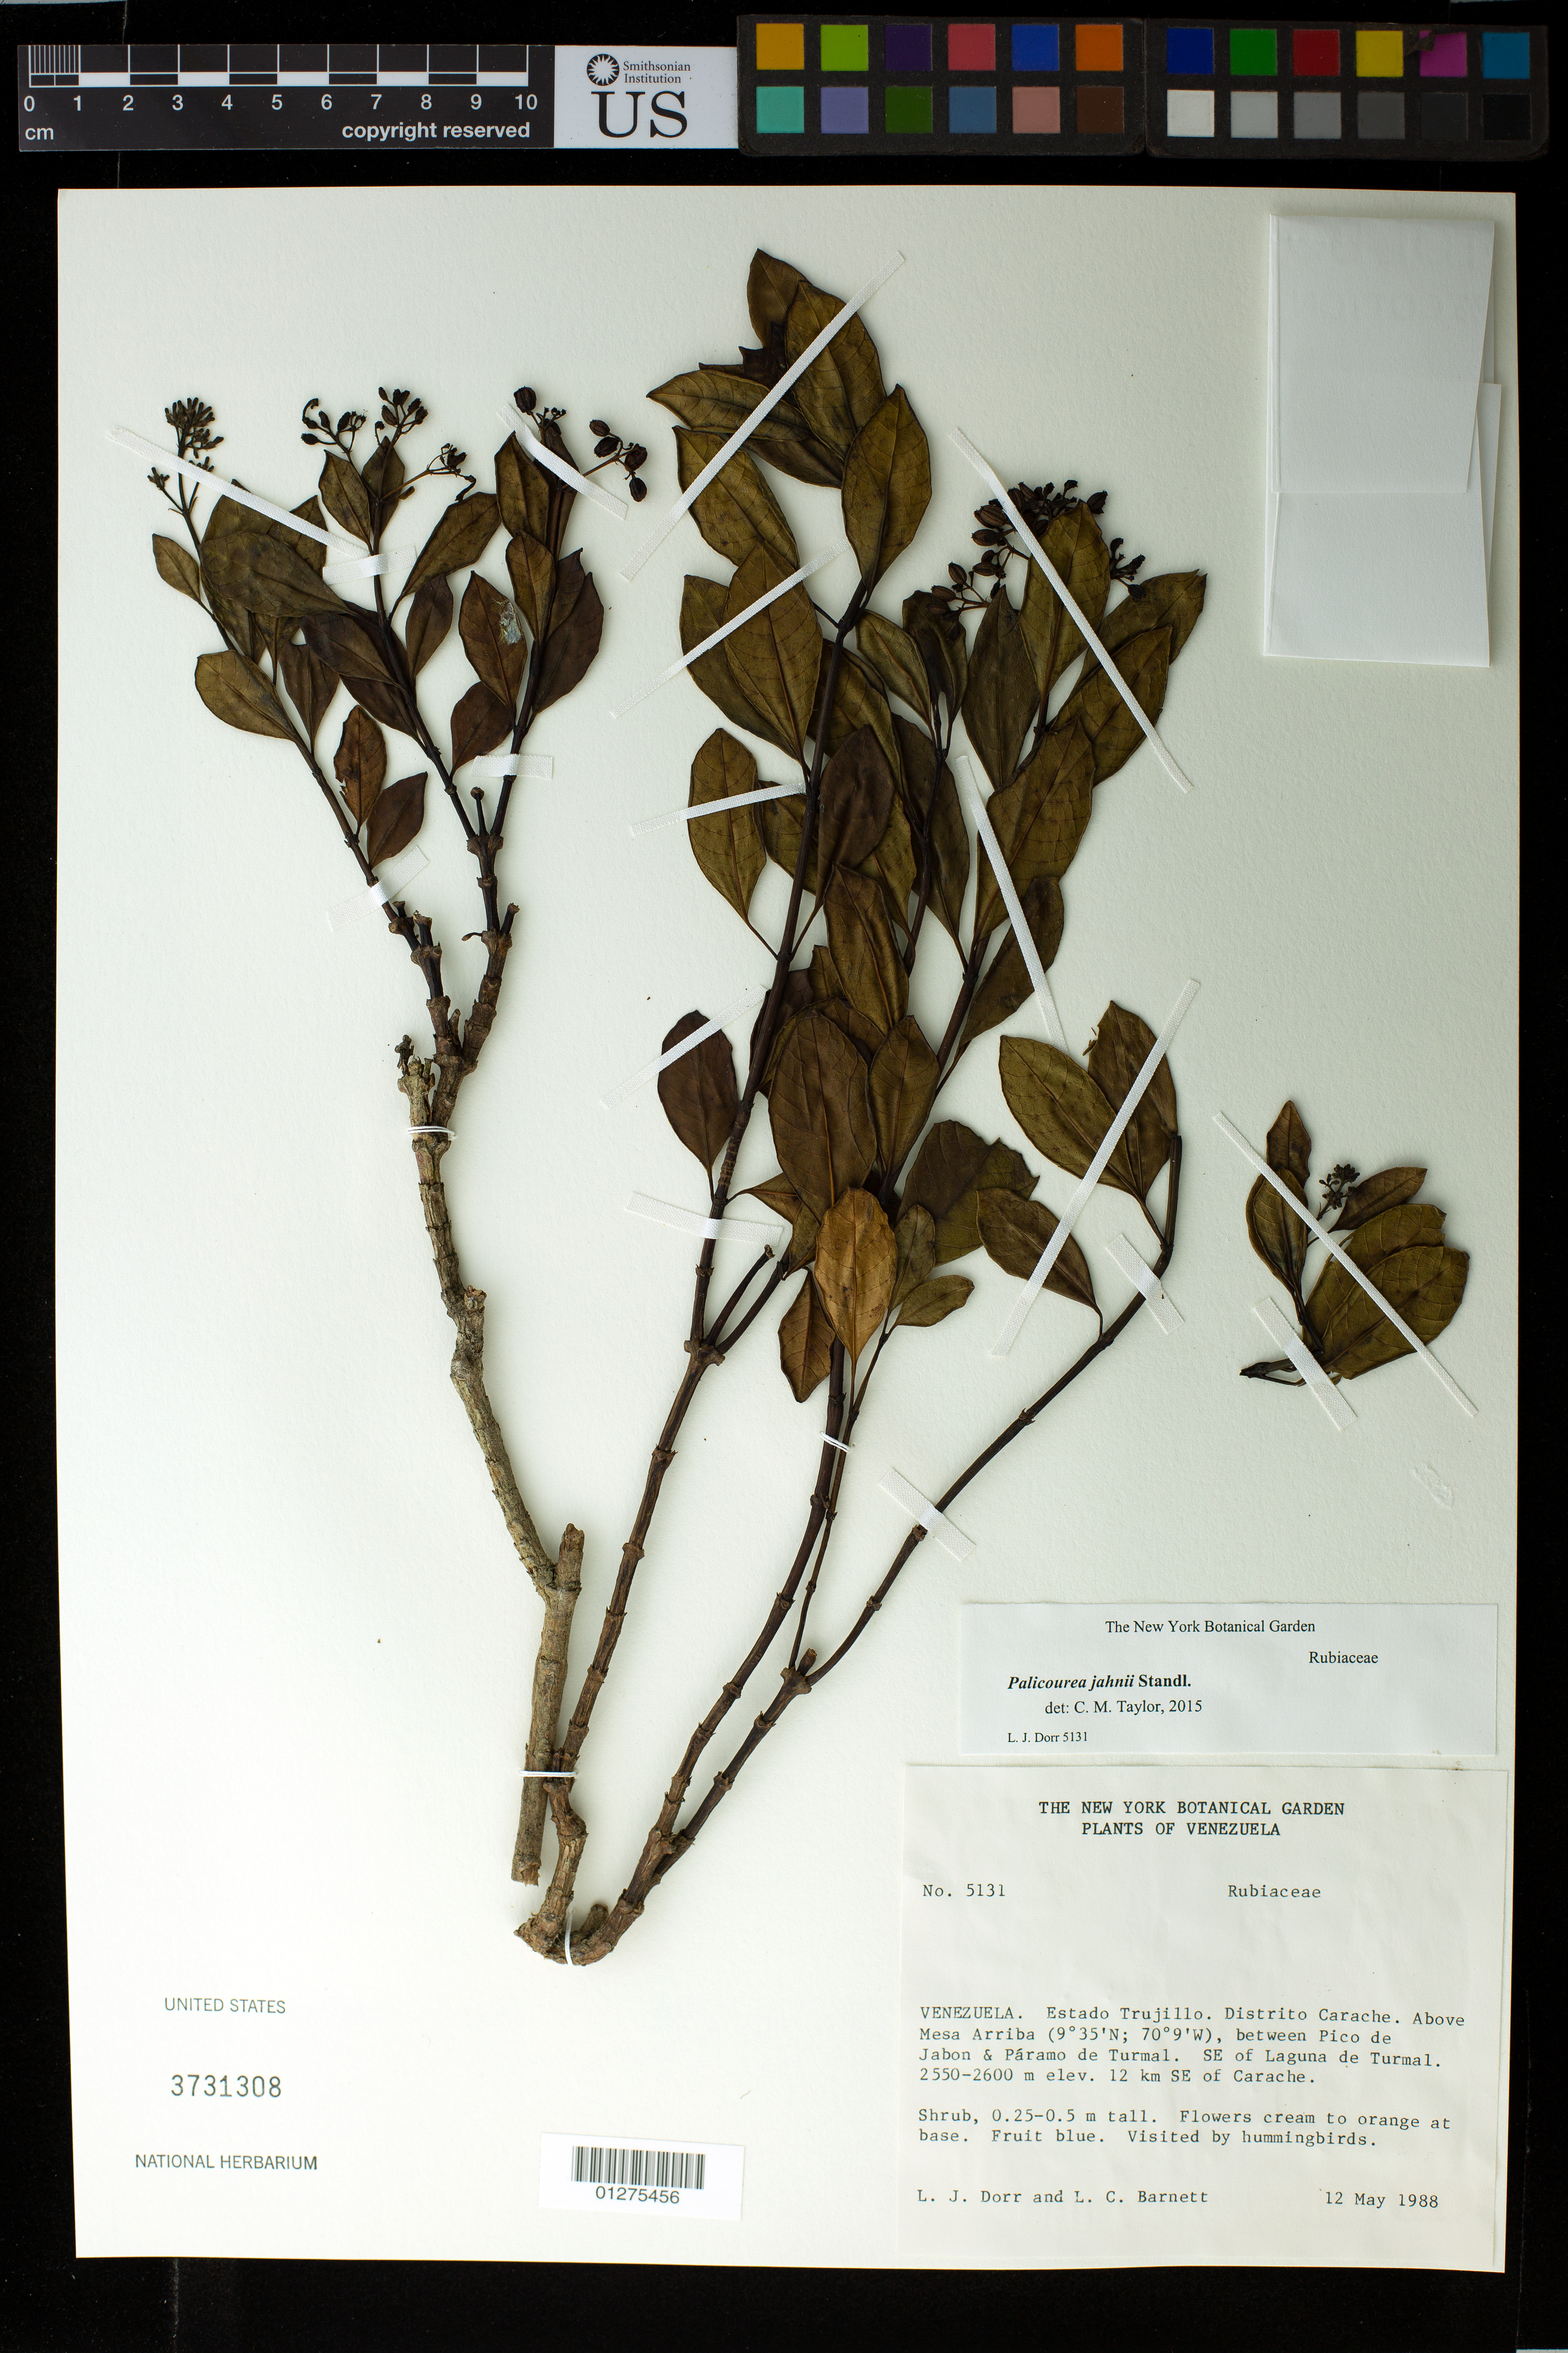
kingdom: Plantae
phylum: Tracheophyta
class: Magnoliopsida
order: Gentianales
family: Rubiaceae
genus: Palicourea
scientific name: Palicourea jahnii Standl.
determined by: Taylor, Charlotte M.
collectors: L. J. Dorr & L. C. Barnett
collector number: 5131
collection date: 1988-05-12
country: Venezuela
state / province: Trujillo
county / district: Carache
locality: Above Mesa Arriba, between Pico de Jabon & Páramo de Turmal. SE of Laguna de Turmal. 12 km SE of Carache.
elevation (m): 2550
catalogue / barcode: US 3731308